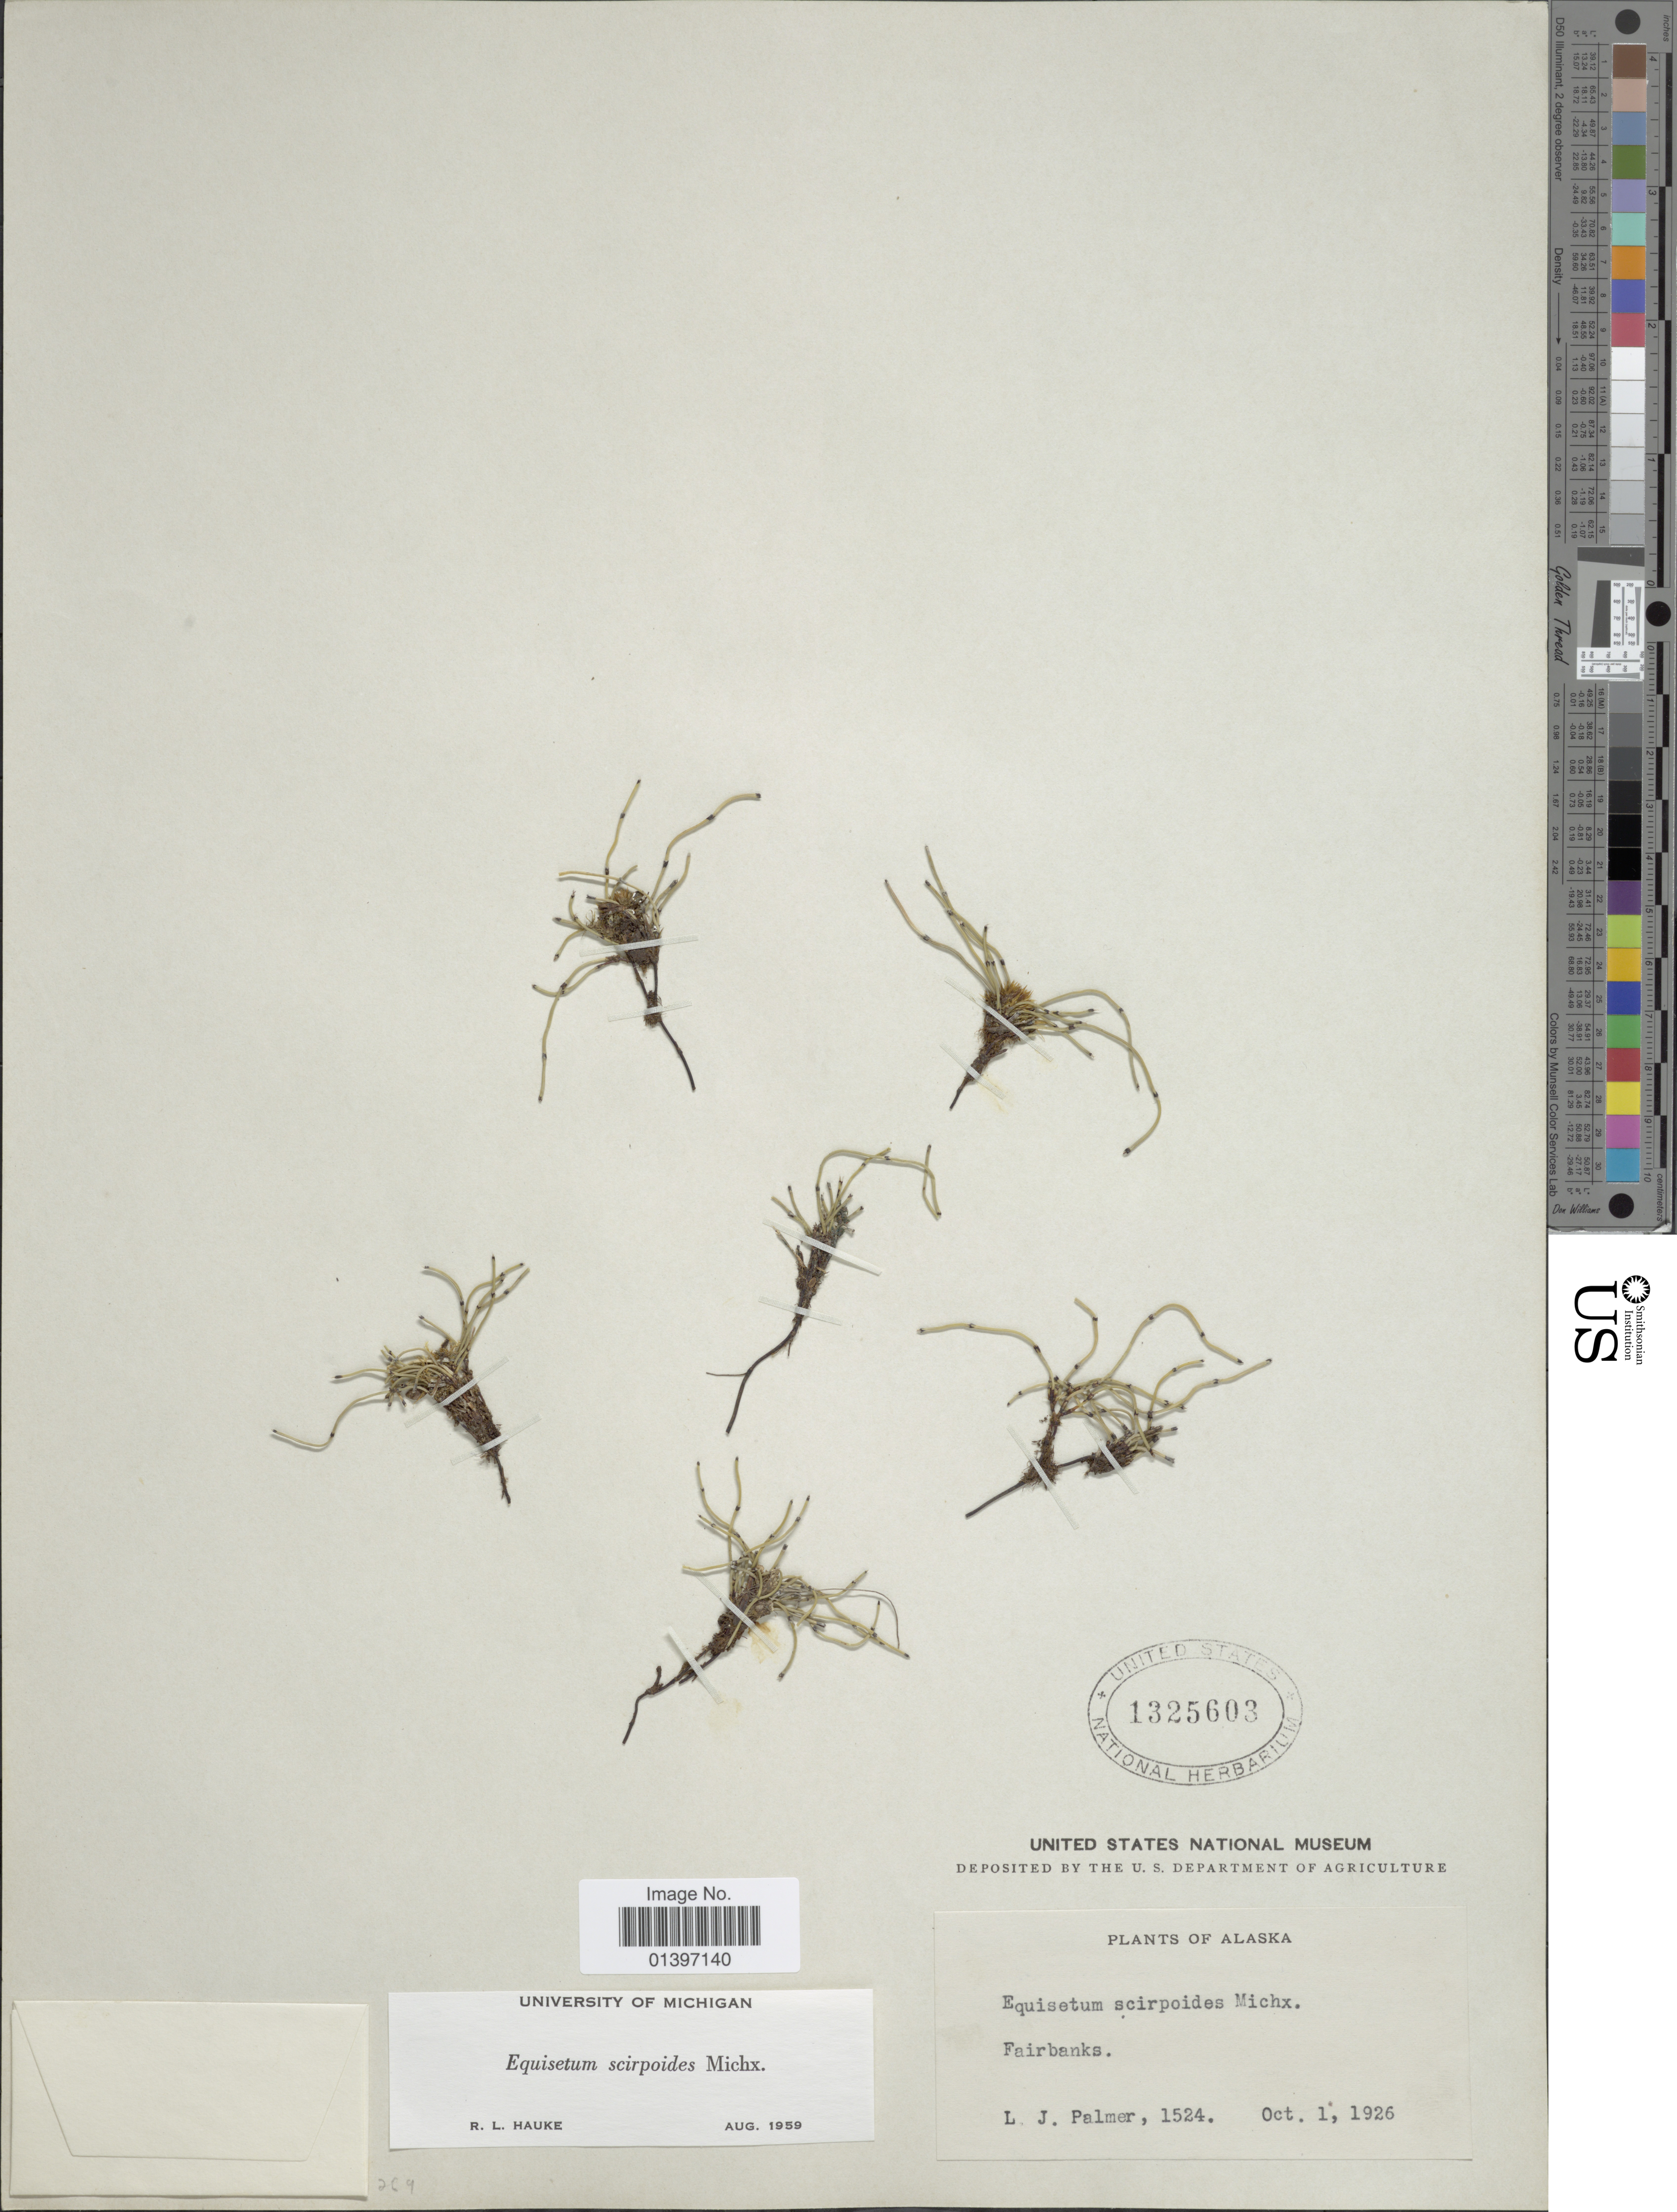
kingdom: Plantae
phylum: Tracheophyta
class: Polypodiopsida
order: Equisetales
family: Equisetaceae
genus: Equisetum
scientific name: Equisetum scirpoides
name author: Michx.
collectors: L. J. Palmer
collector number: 1524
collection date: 1926-10-01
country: United States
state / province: Alaska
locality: Fairbanks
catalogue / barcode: US 1325603